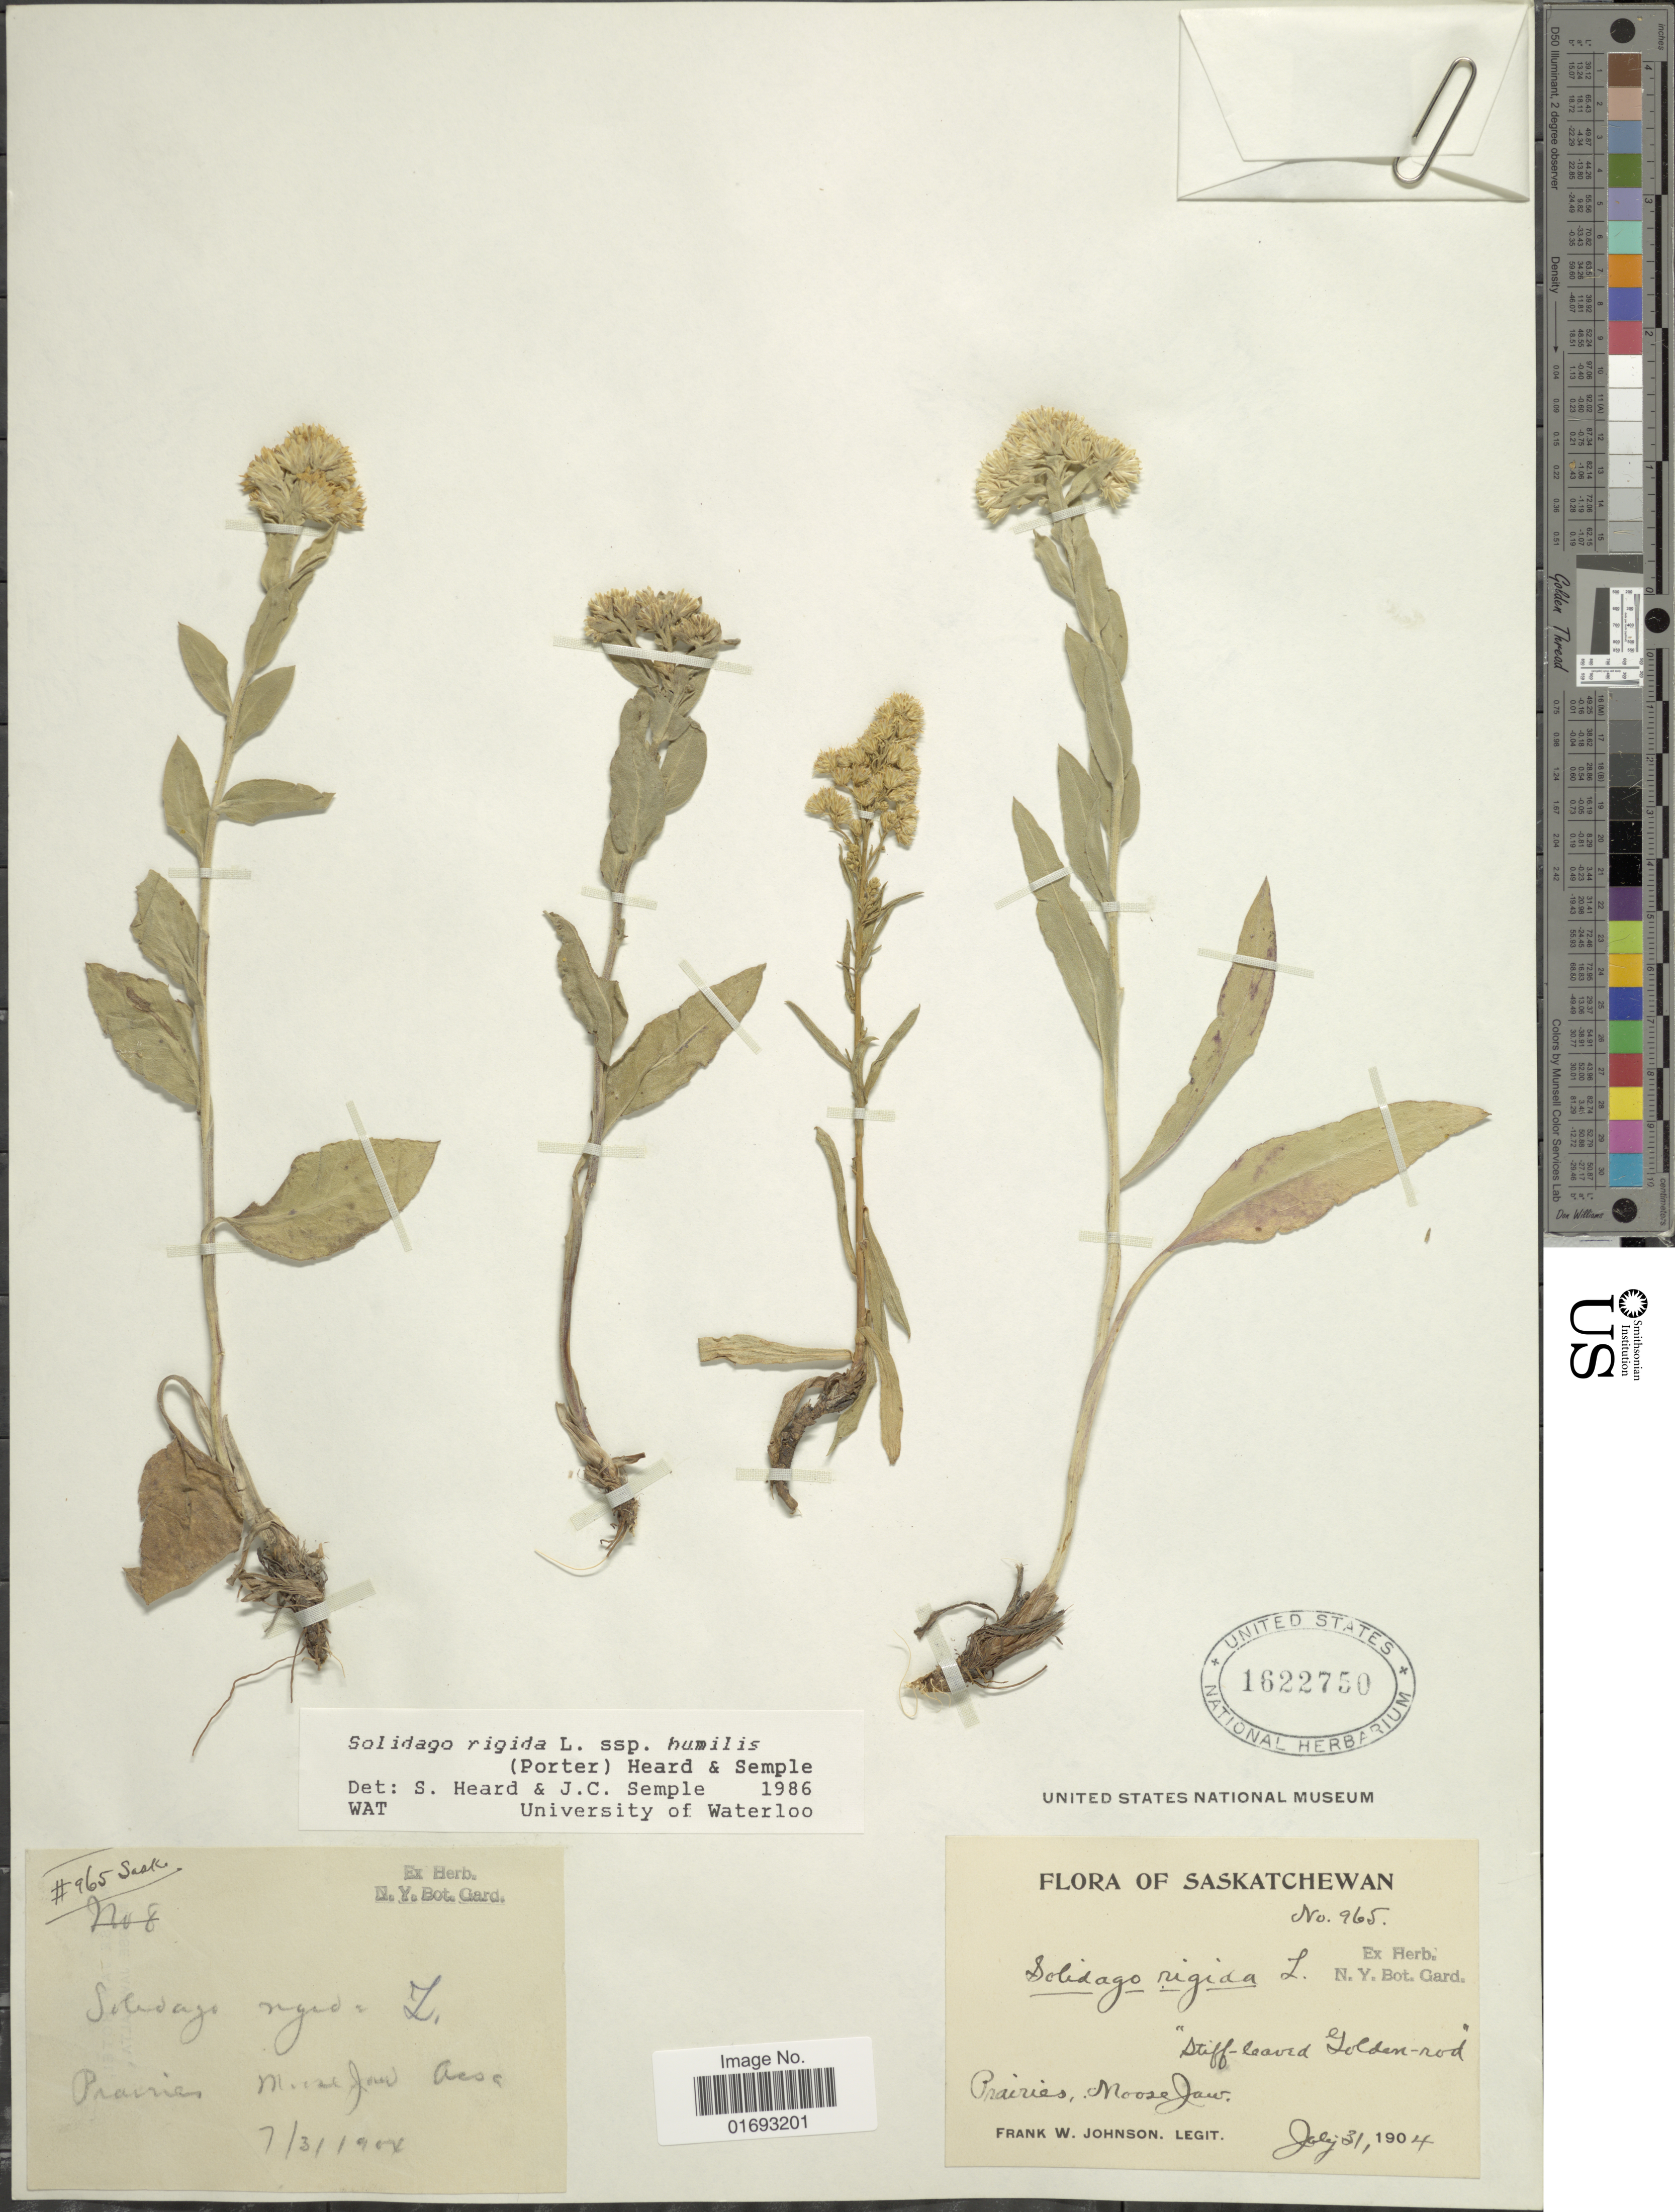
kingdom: Plantae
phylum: Tracheophyta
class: Magnoliopsida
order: Asterales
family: Asteraceae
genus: Oligoneuron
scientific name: Oligoneuron rigidum var. humile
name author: (Porter) G.L. Nesom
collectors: F. W. Johnson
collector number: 965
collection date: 1904-07-31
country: Canada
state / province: Saskatchewan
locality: Prairies, Moose Jaw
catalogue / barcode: US 1622750